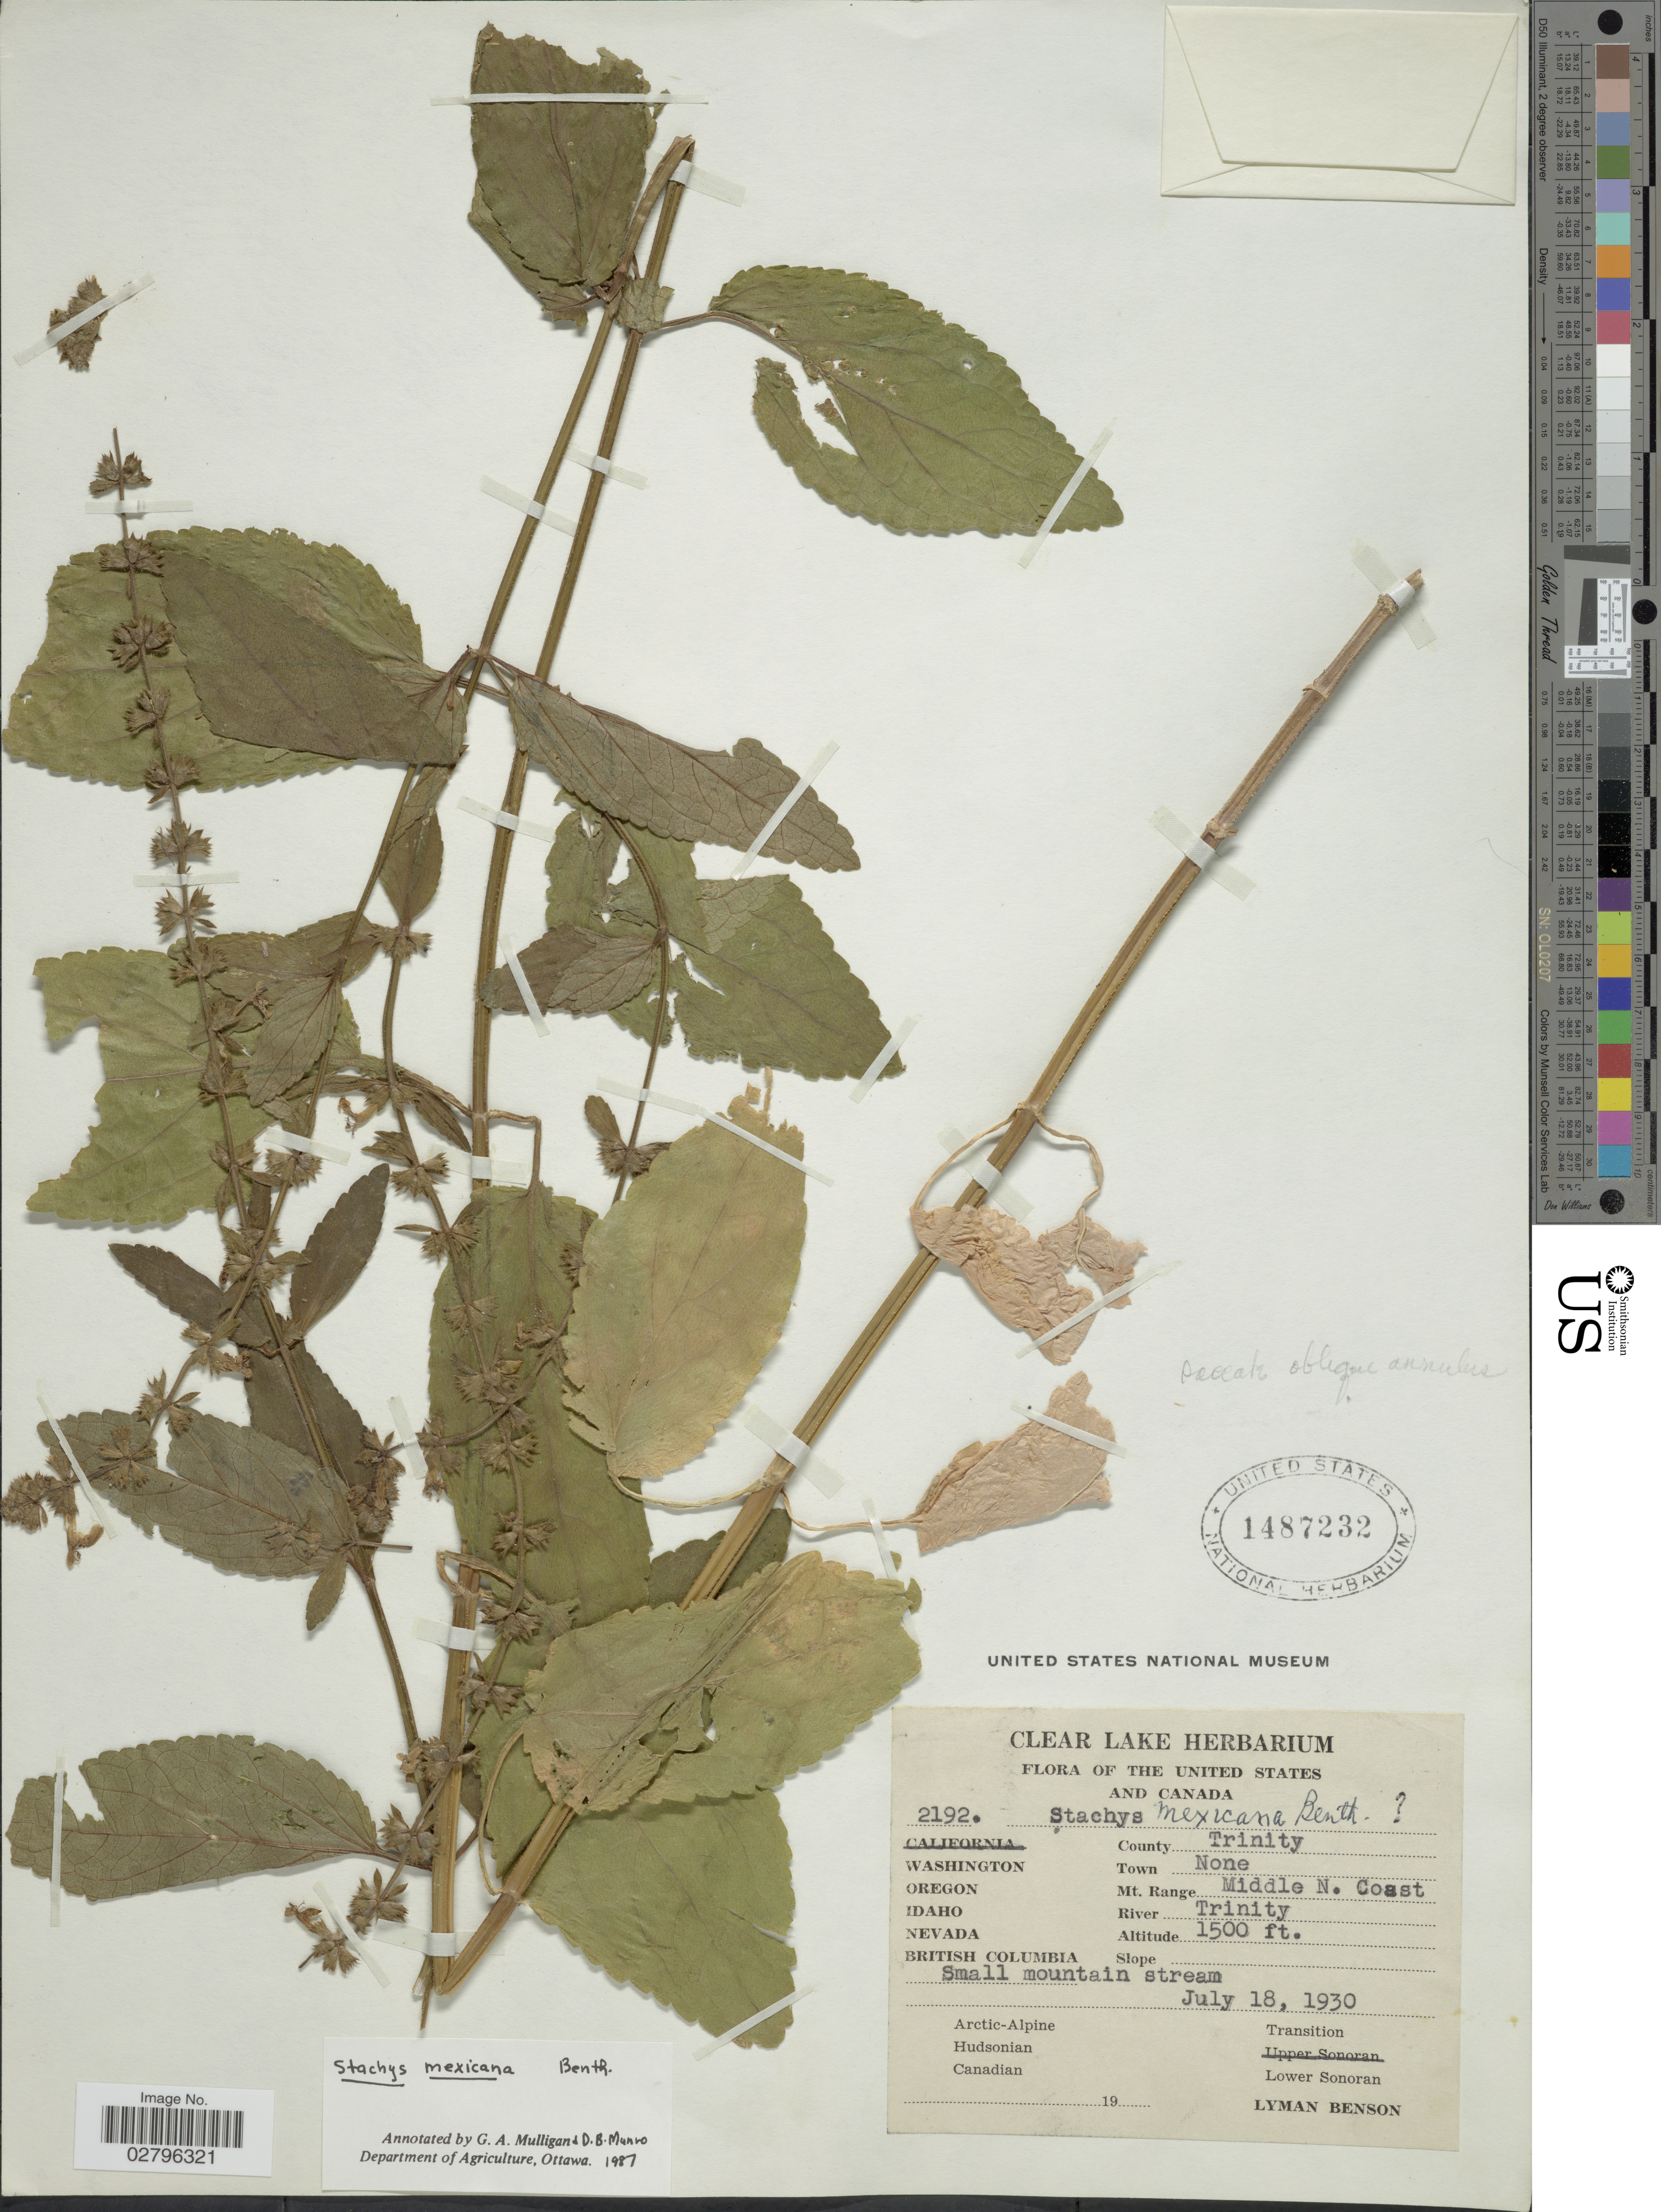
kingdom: Plantae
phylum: Tracheophyta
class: Magnoliopsida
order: Lamiales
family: Lamiaceae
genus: Stachys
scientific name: Stachys mexicana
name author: Benth.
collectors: L. D. Benson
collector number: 2192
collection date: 1930-07-18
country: United States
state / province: California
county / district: Trinity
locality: County Trinity. Mt. Range Middle N. Coast. River Trinity.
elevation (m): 457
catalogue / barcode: US 1487232